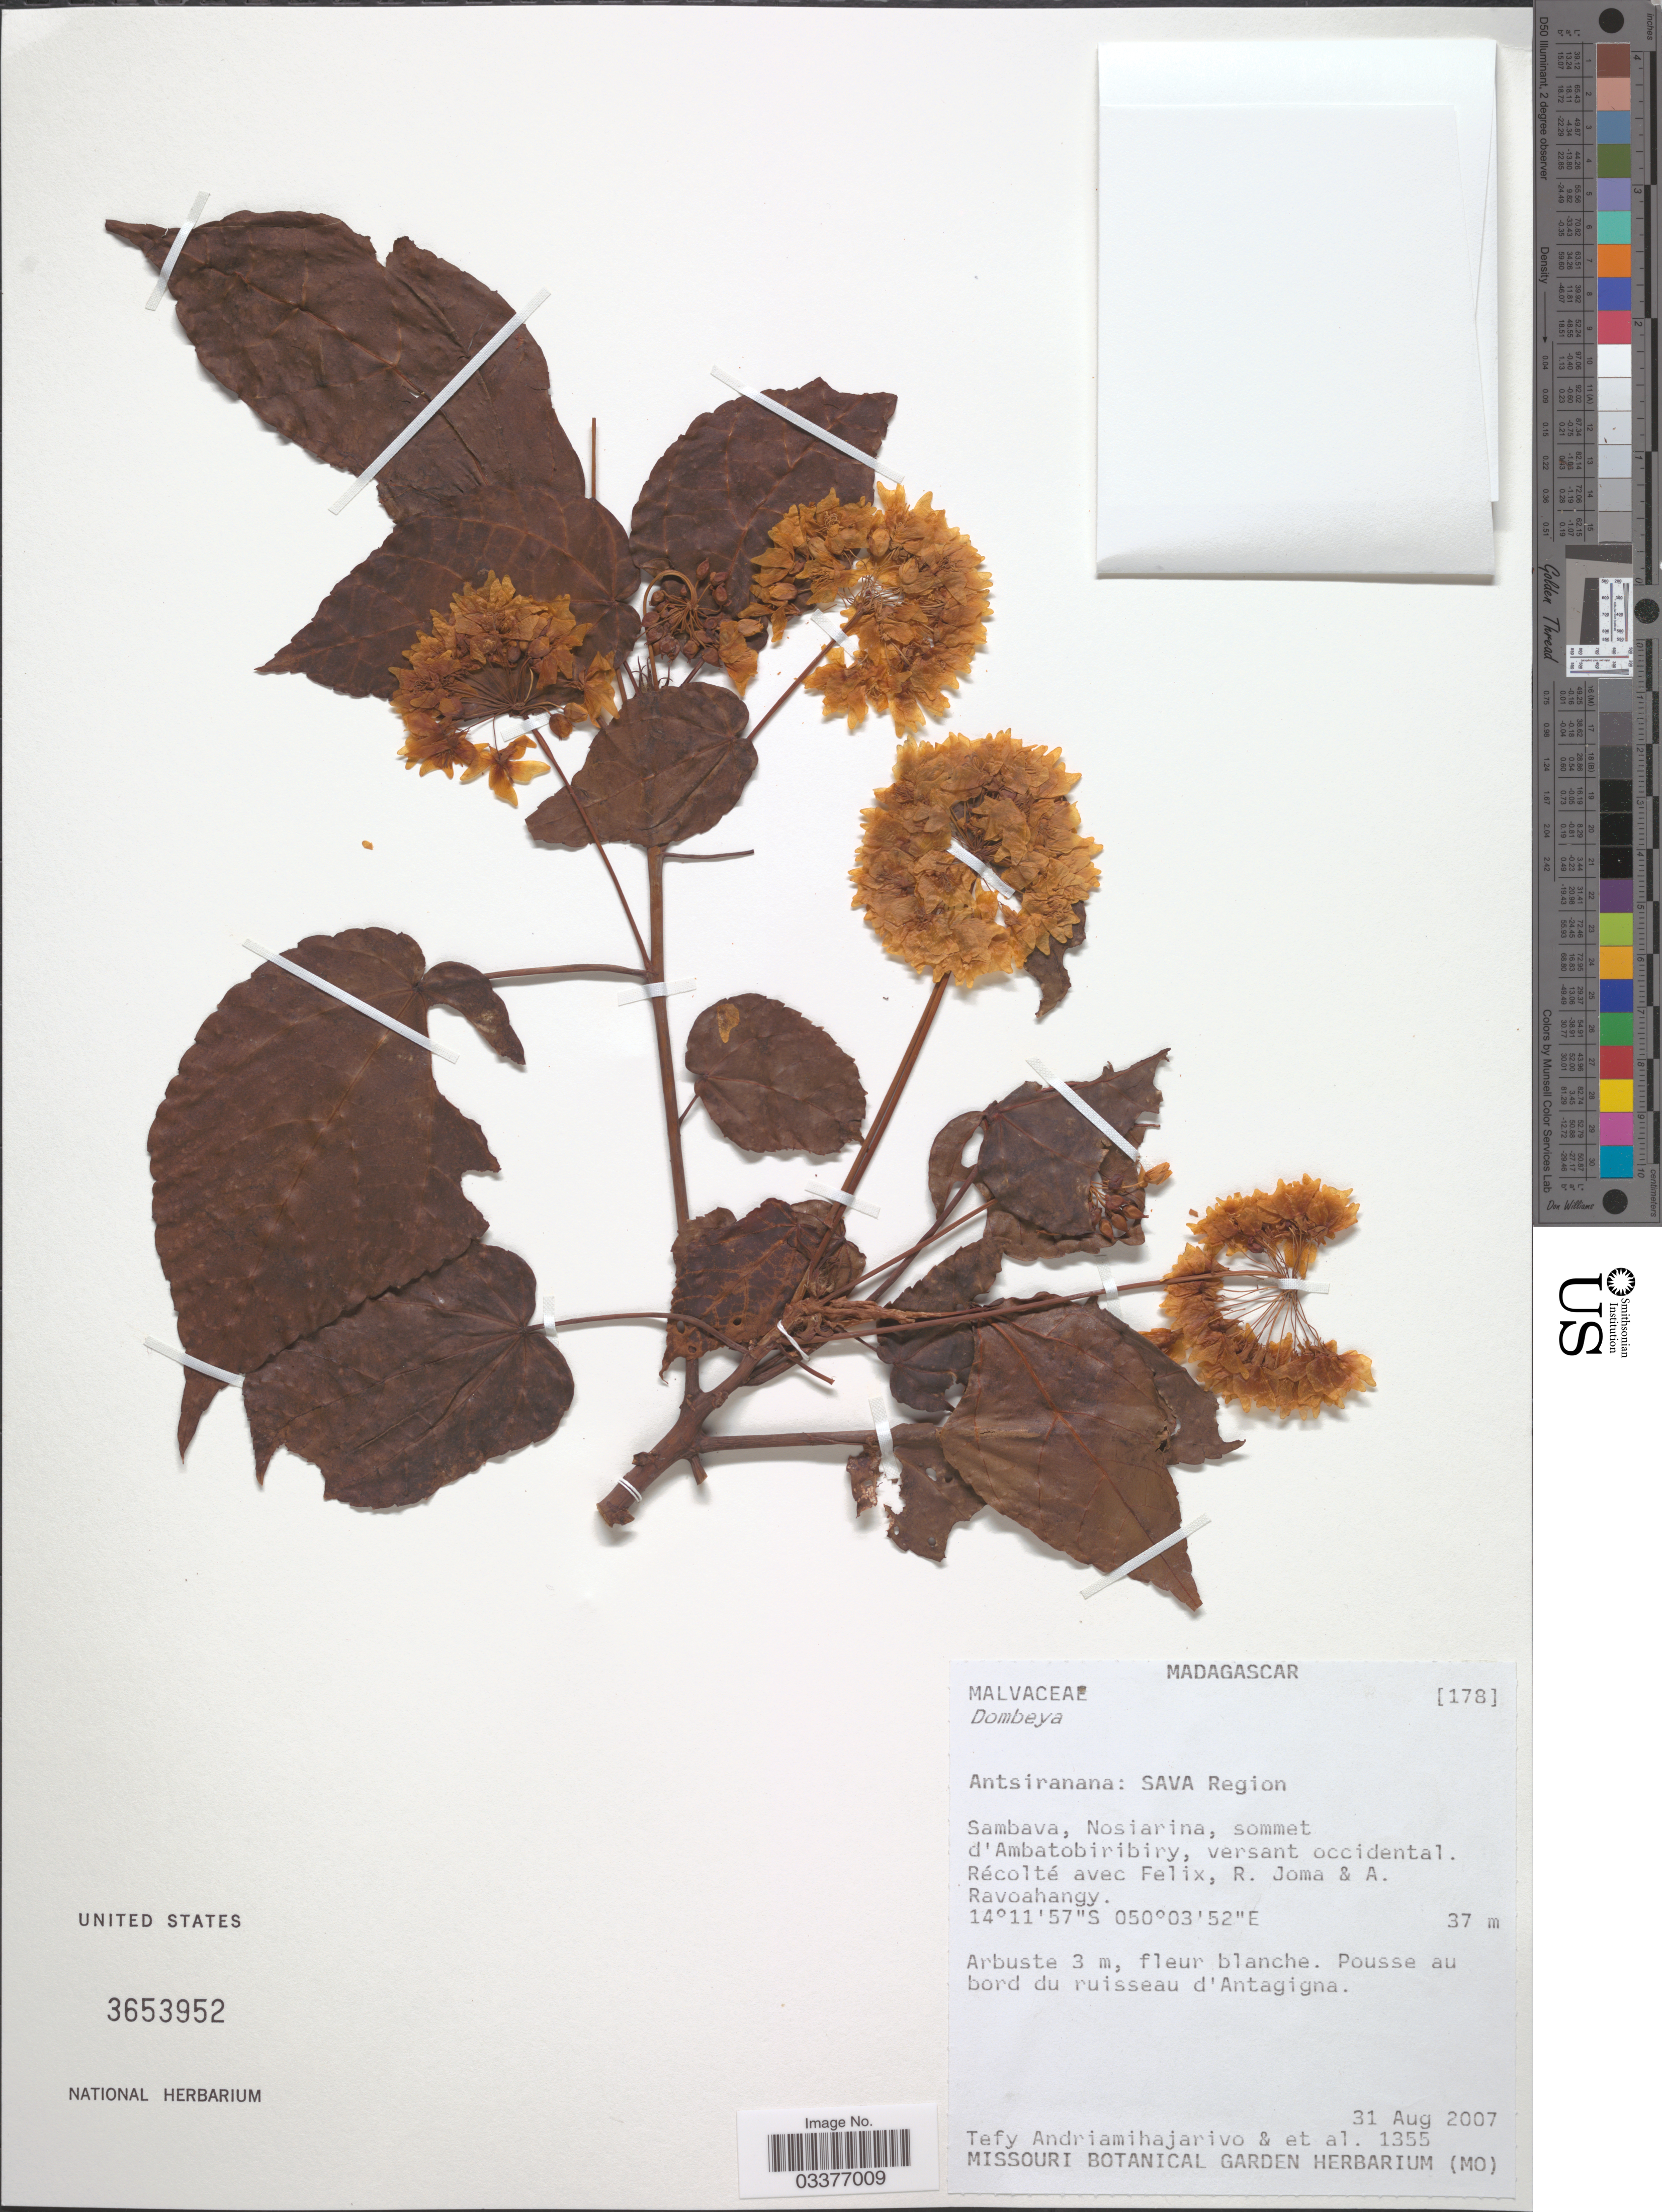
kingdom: Plantae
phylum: Tracheophyta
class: Magnoliopsida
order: Malvales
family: Malvaceae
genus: Dombeya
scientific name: Dombeya sp.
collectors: T. H. Andriamihajarivo, -. Felix, R. Joma & A. Ravoahangy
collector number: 1355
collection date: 2007-08-31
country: Madagascar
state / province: Sava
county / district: Sambava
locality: SAVA Region, Sambava, Nosiarina, sommet d'Ambatobiribiry, versant occidental.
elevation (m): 37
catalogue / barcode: US 3653952